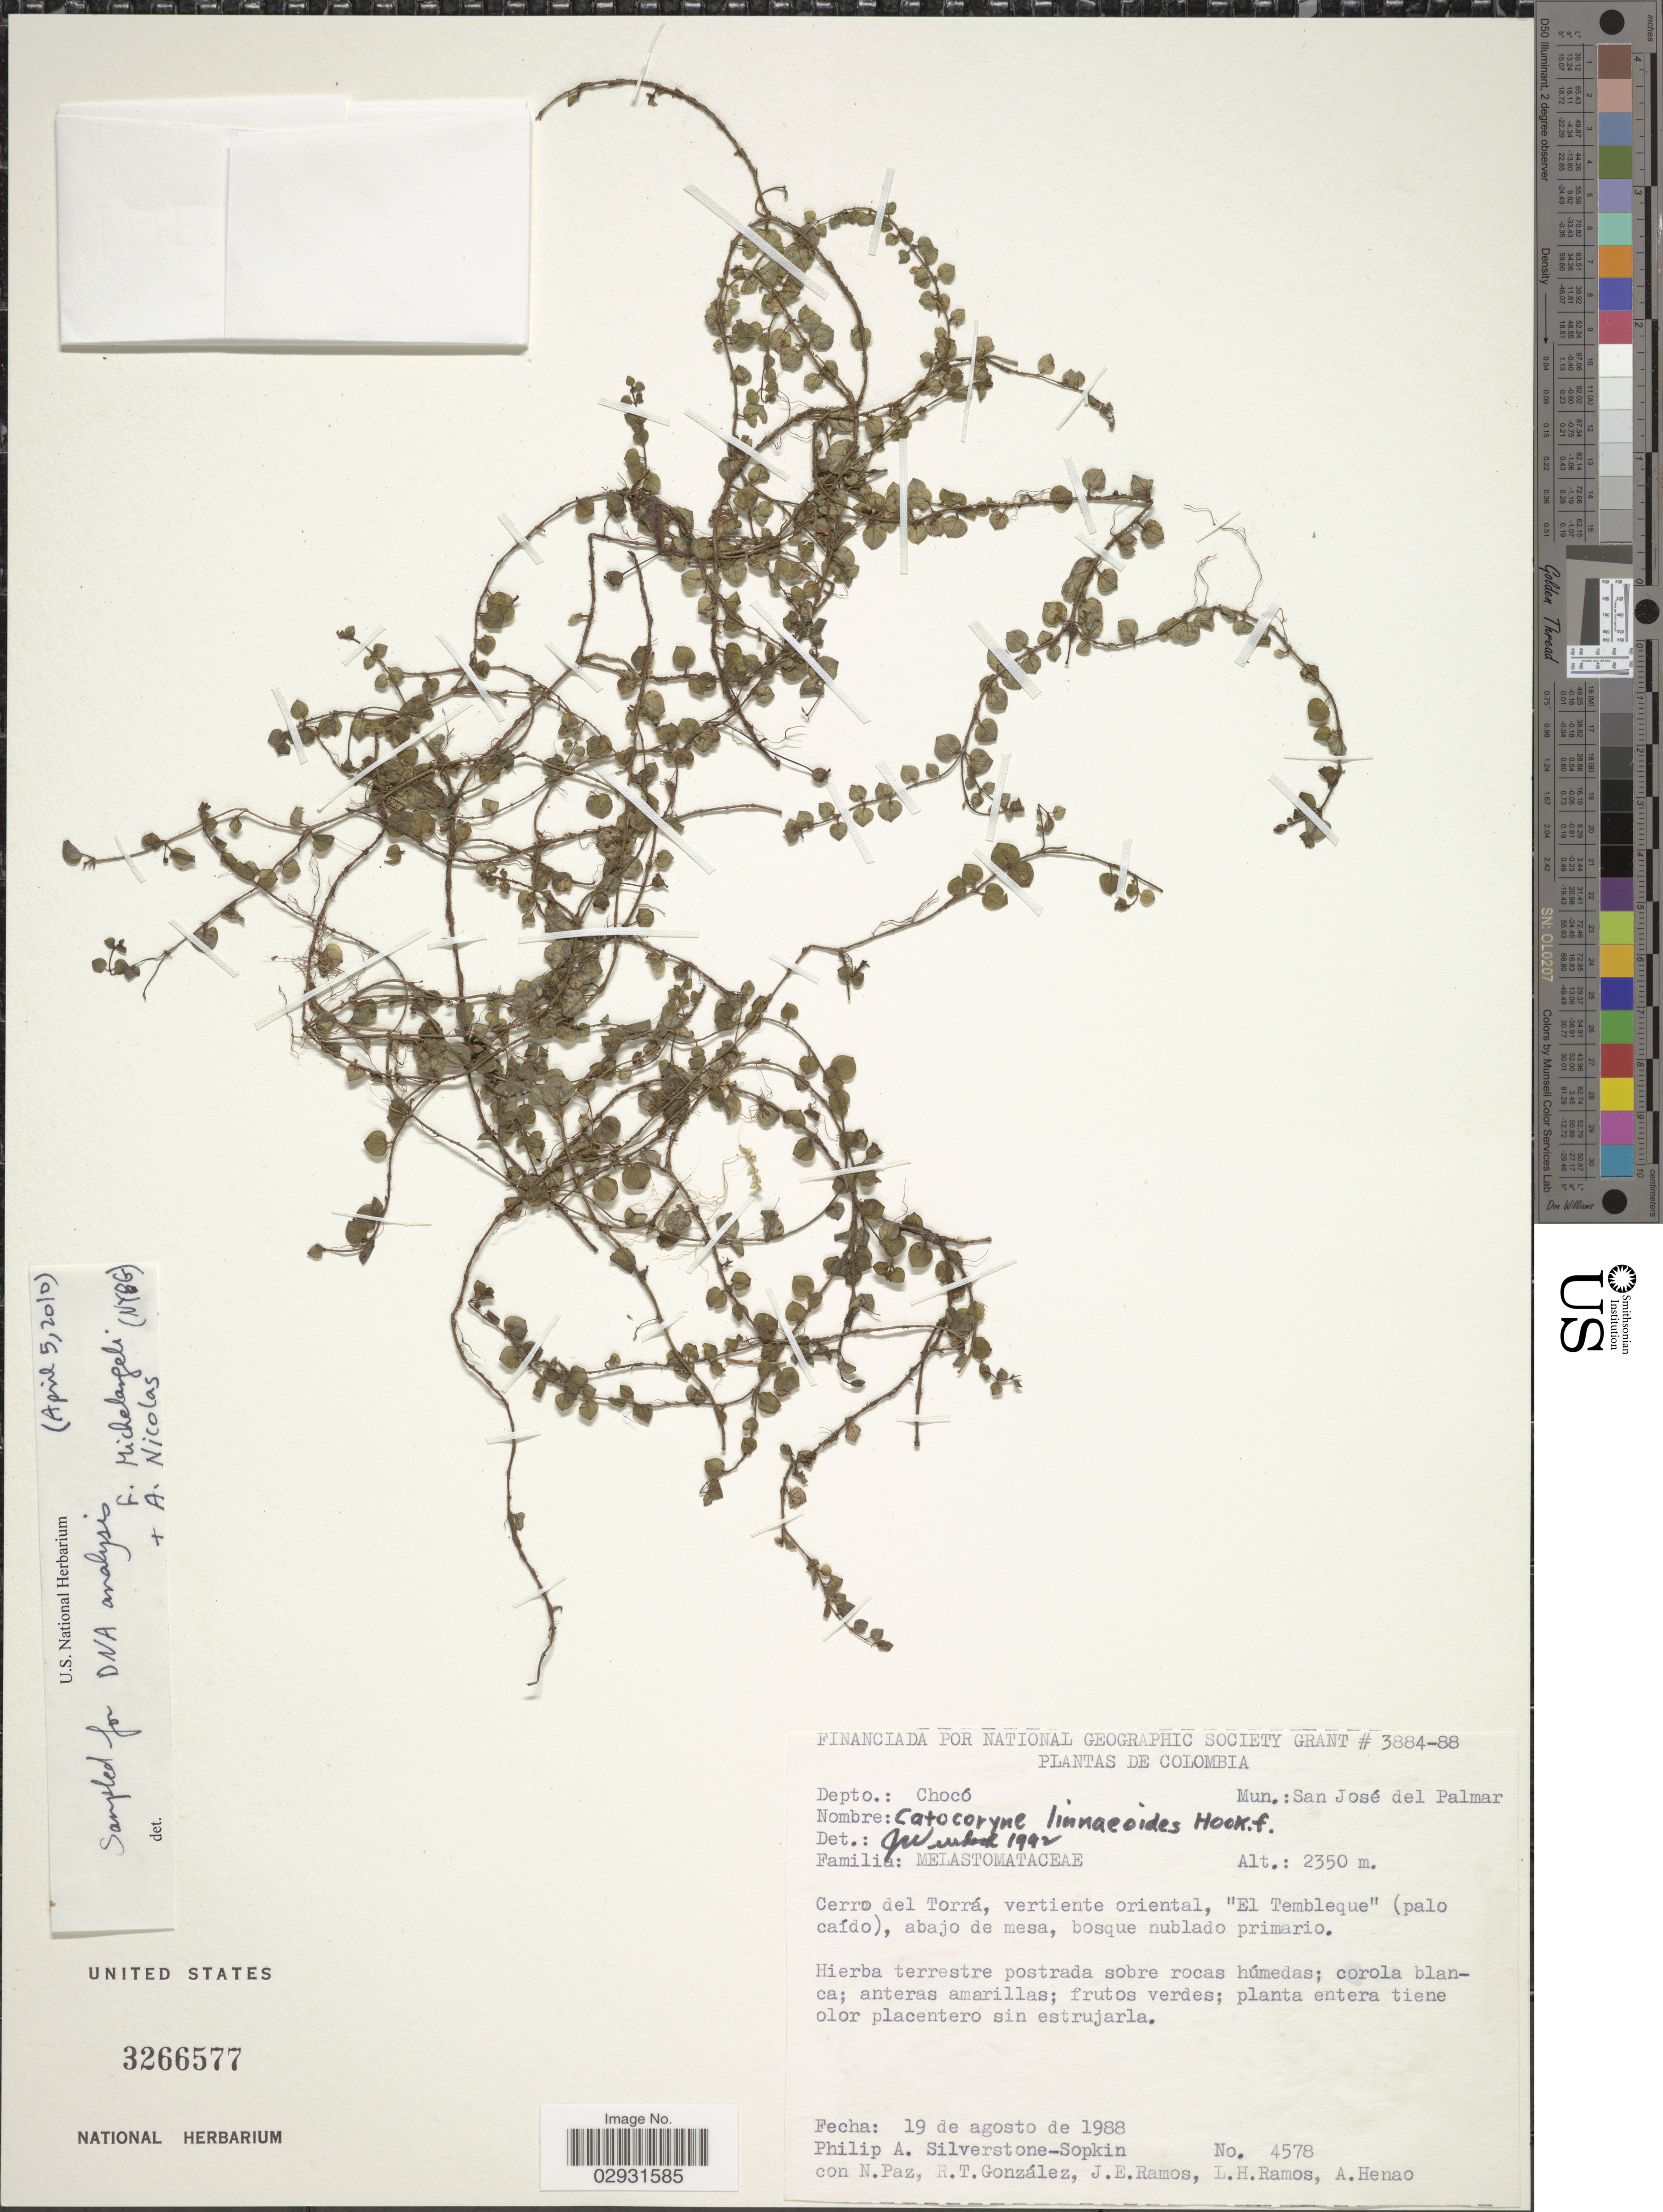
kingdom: Plantae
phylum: Tracheophyta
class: Magnoliopsida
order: Myrtales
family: Melastomataceae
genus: Miconia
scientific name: Miconia linneoides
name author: (Hook. f.) Michelang.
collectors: P. A. Silverstone-Sopkin, N. Paz, R. Gonzalez, J. E. Ramos & et al.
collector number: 4578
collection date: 1988-08-19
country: Colombia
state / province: Chocó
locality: Depto.: Chocó, Mun.: San José del Palmar, Cerro del Torrá, vertiente oriental, "El Tembleque" (palocaído).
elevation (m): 2350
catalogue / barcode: US 3266577